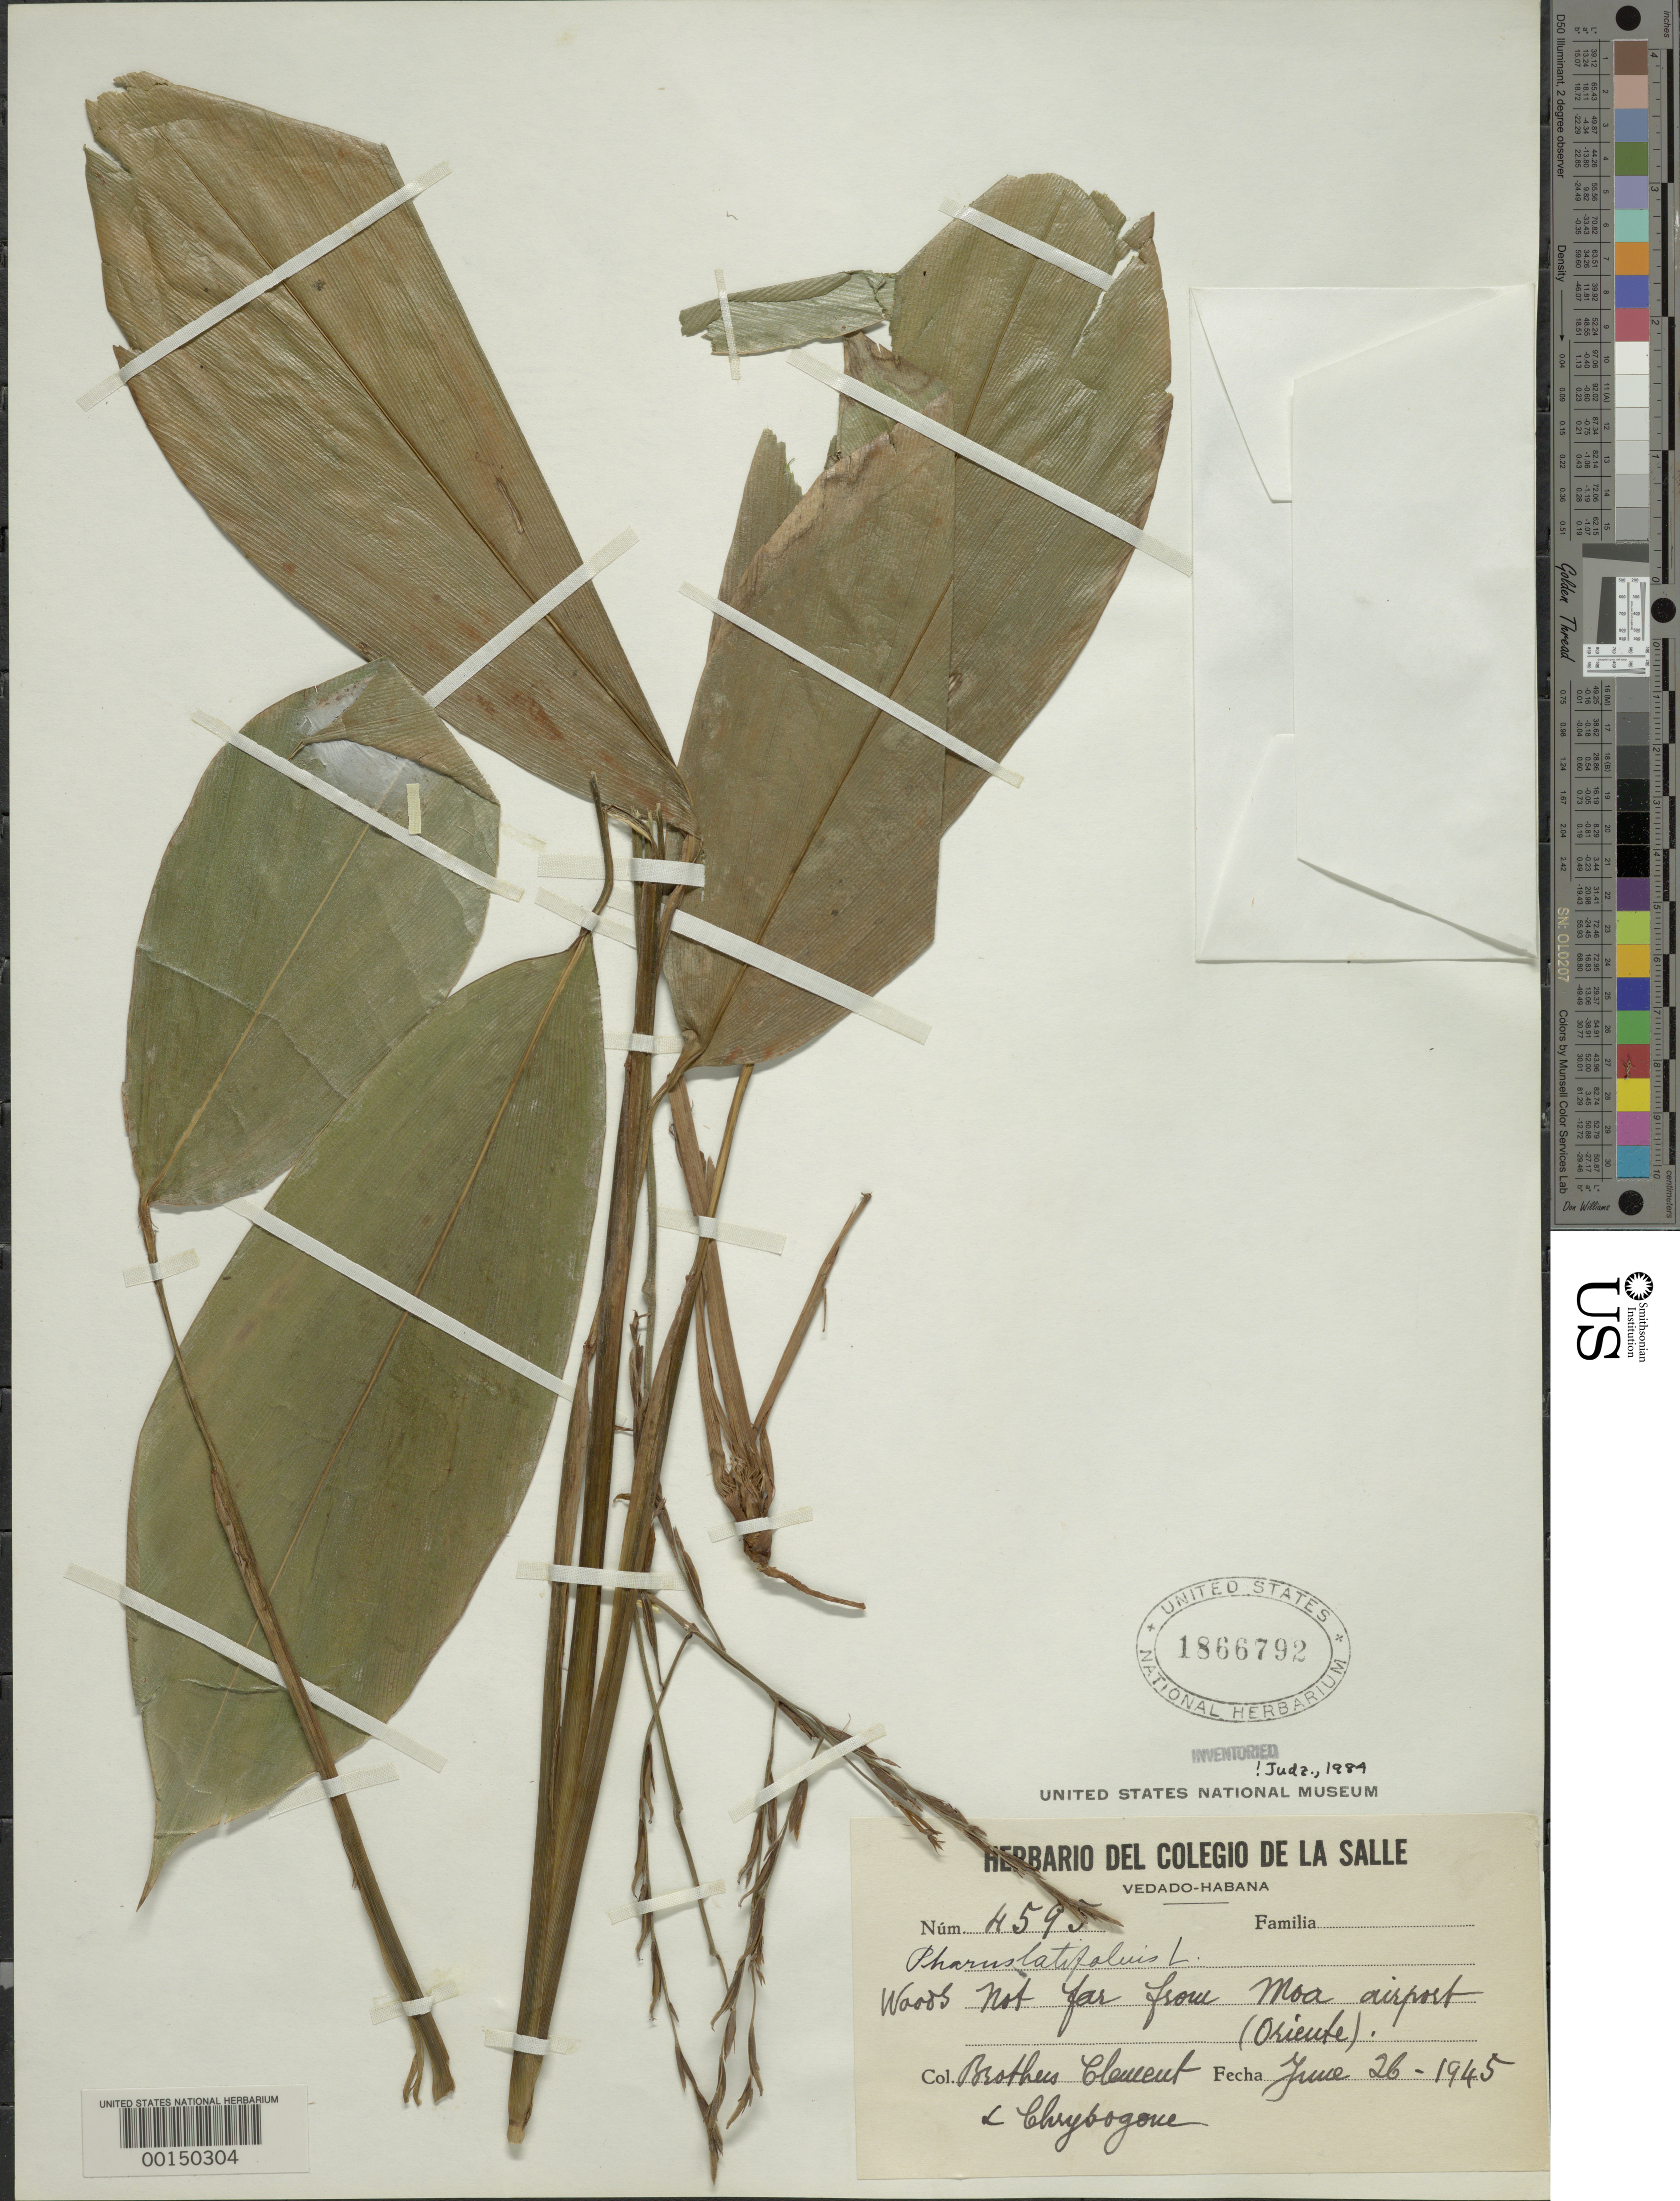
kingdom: Plantae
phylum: Tracheophyta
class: Liliopsida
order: Poales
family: Poaceae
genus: Pharus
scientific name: Pharus latifolius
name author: L.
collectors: B. Clement & B. Chrysogone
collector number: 4595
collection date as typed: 26 Jun 1945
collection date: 1945-06-26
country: Cuba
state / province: Oriente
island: Greater Antilles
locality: Moa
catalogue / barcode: US 1866792